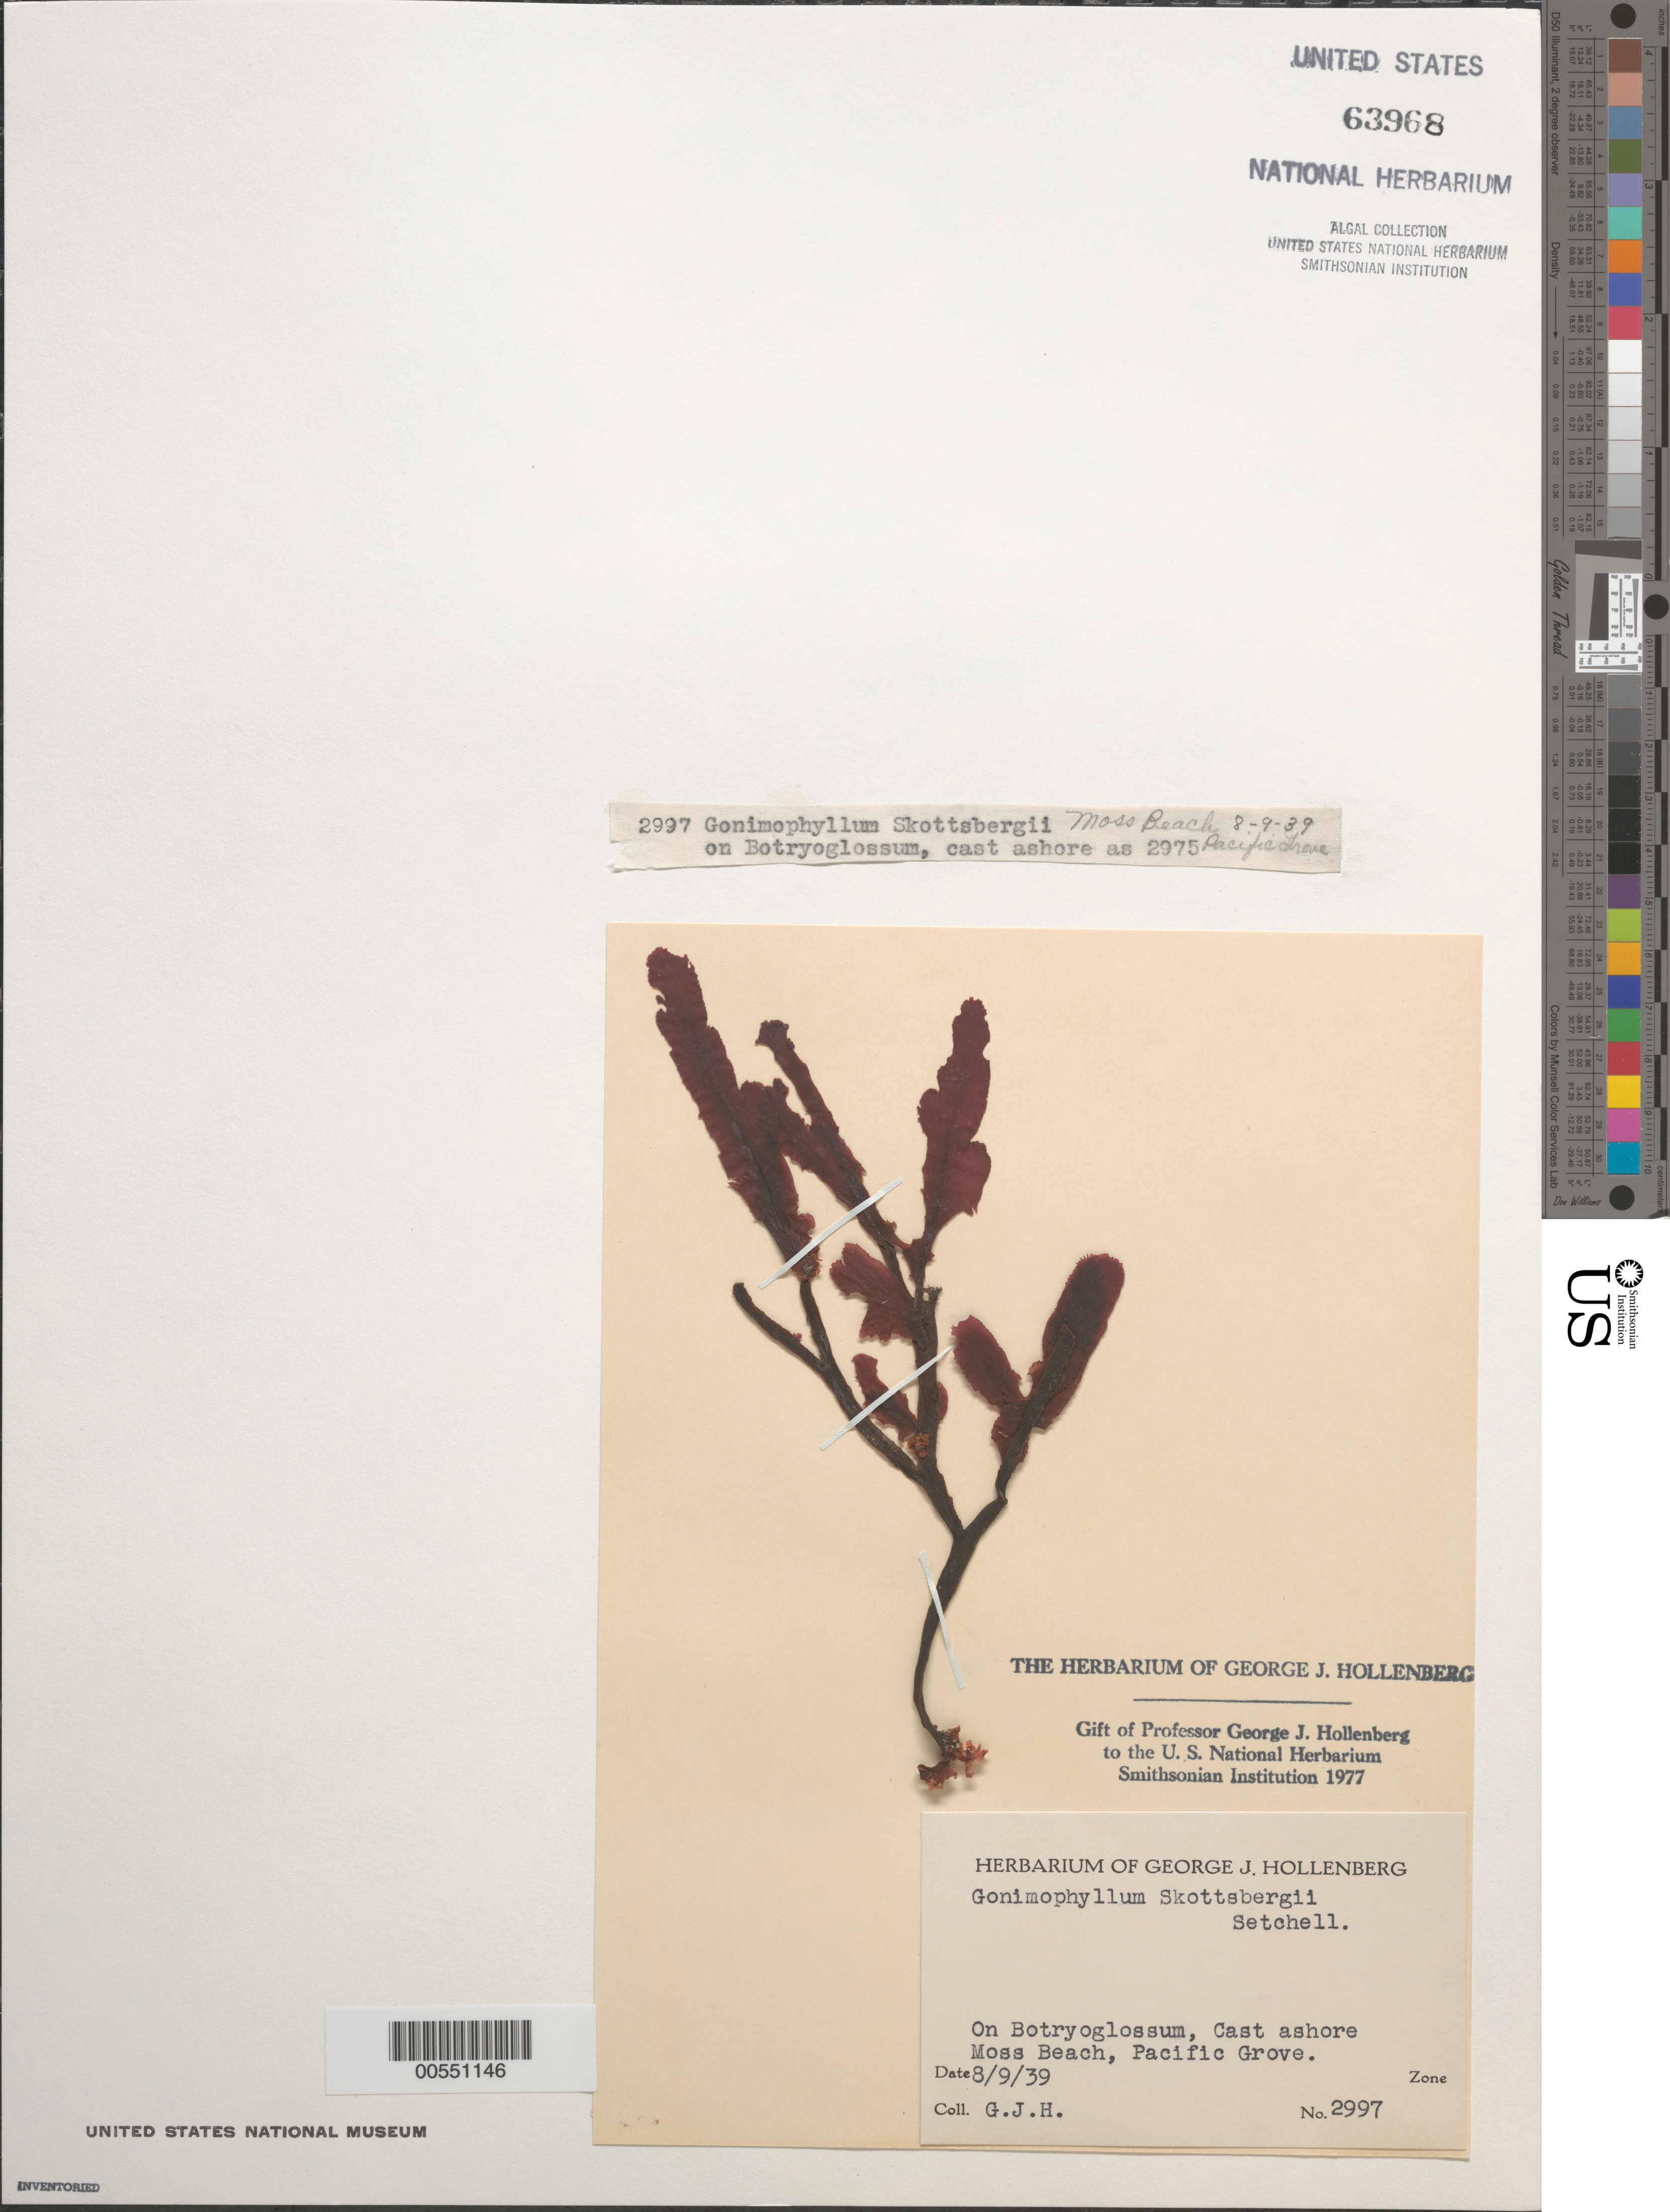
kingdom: Plantae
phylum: Rhodophyta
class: Florideophyceae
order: Ceramiales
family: Delesseriaceae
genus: Gonimophyllum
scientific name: Gonimophyllum skottsbergii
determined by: Hollenberg, George J.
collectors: G. Hollenberg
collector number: GJH 2997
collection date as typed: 09 Aug 1939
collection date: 1939-08-09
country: United States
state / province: California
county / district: Monterey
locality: Moss Beach, Pacific Grove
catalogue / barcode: US 63968